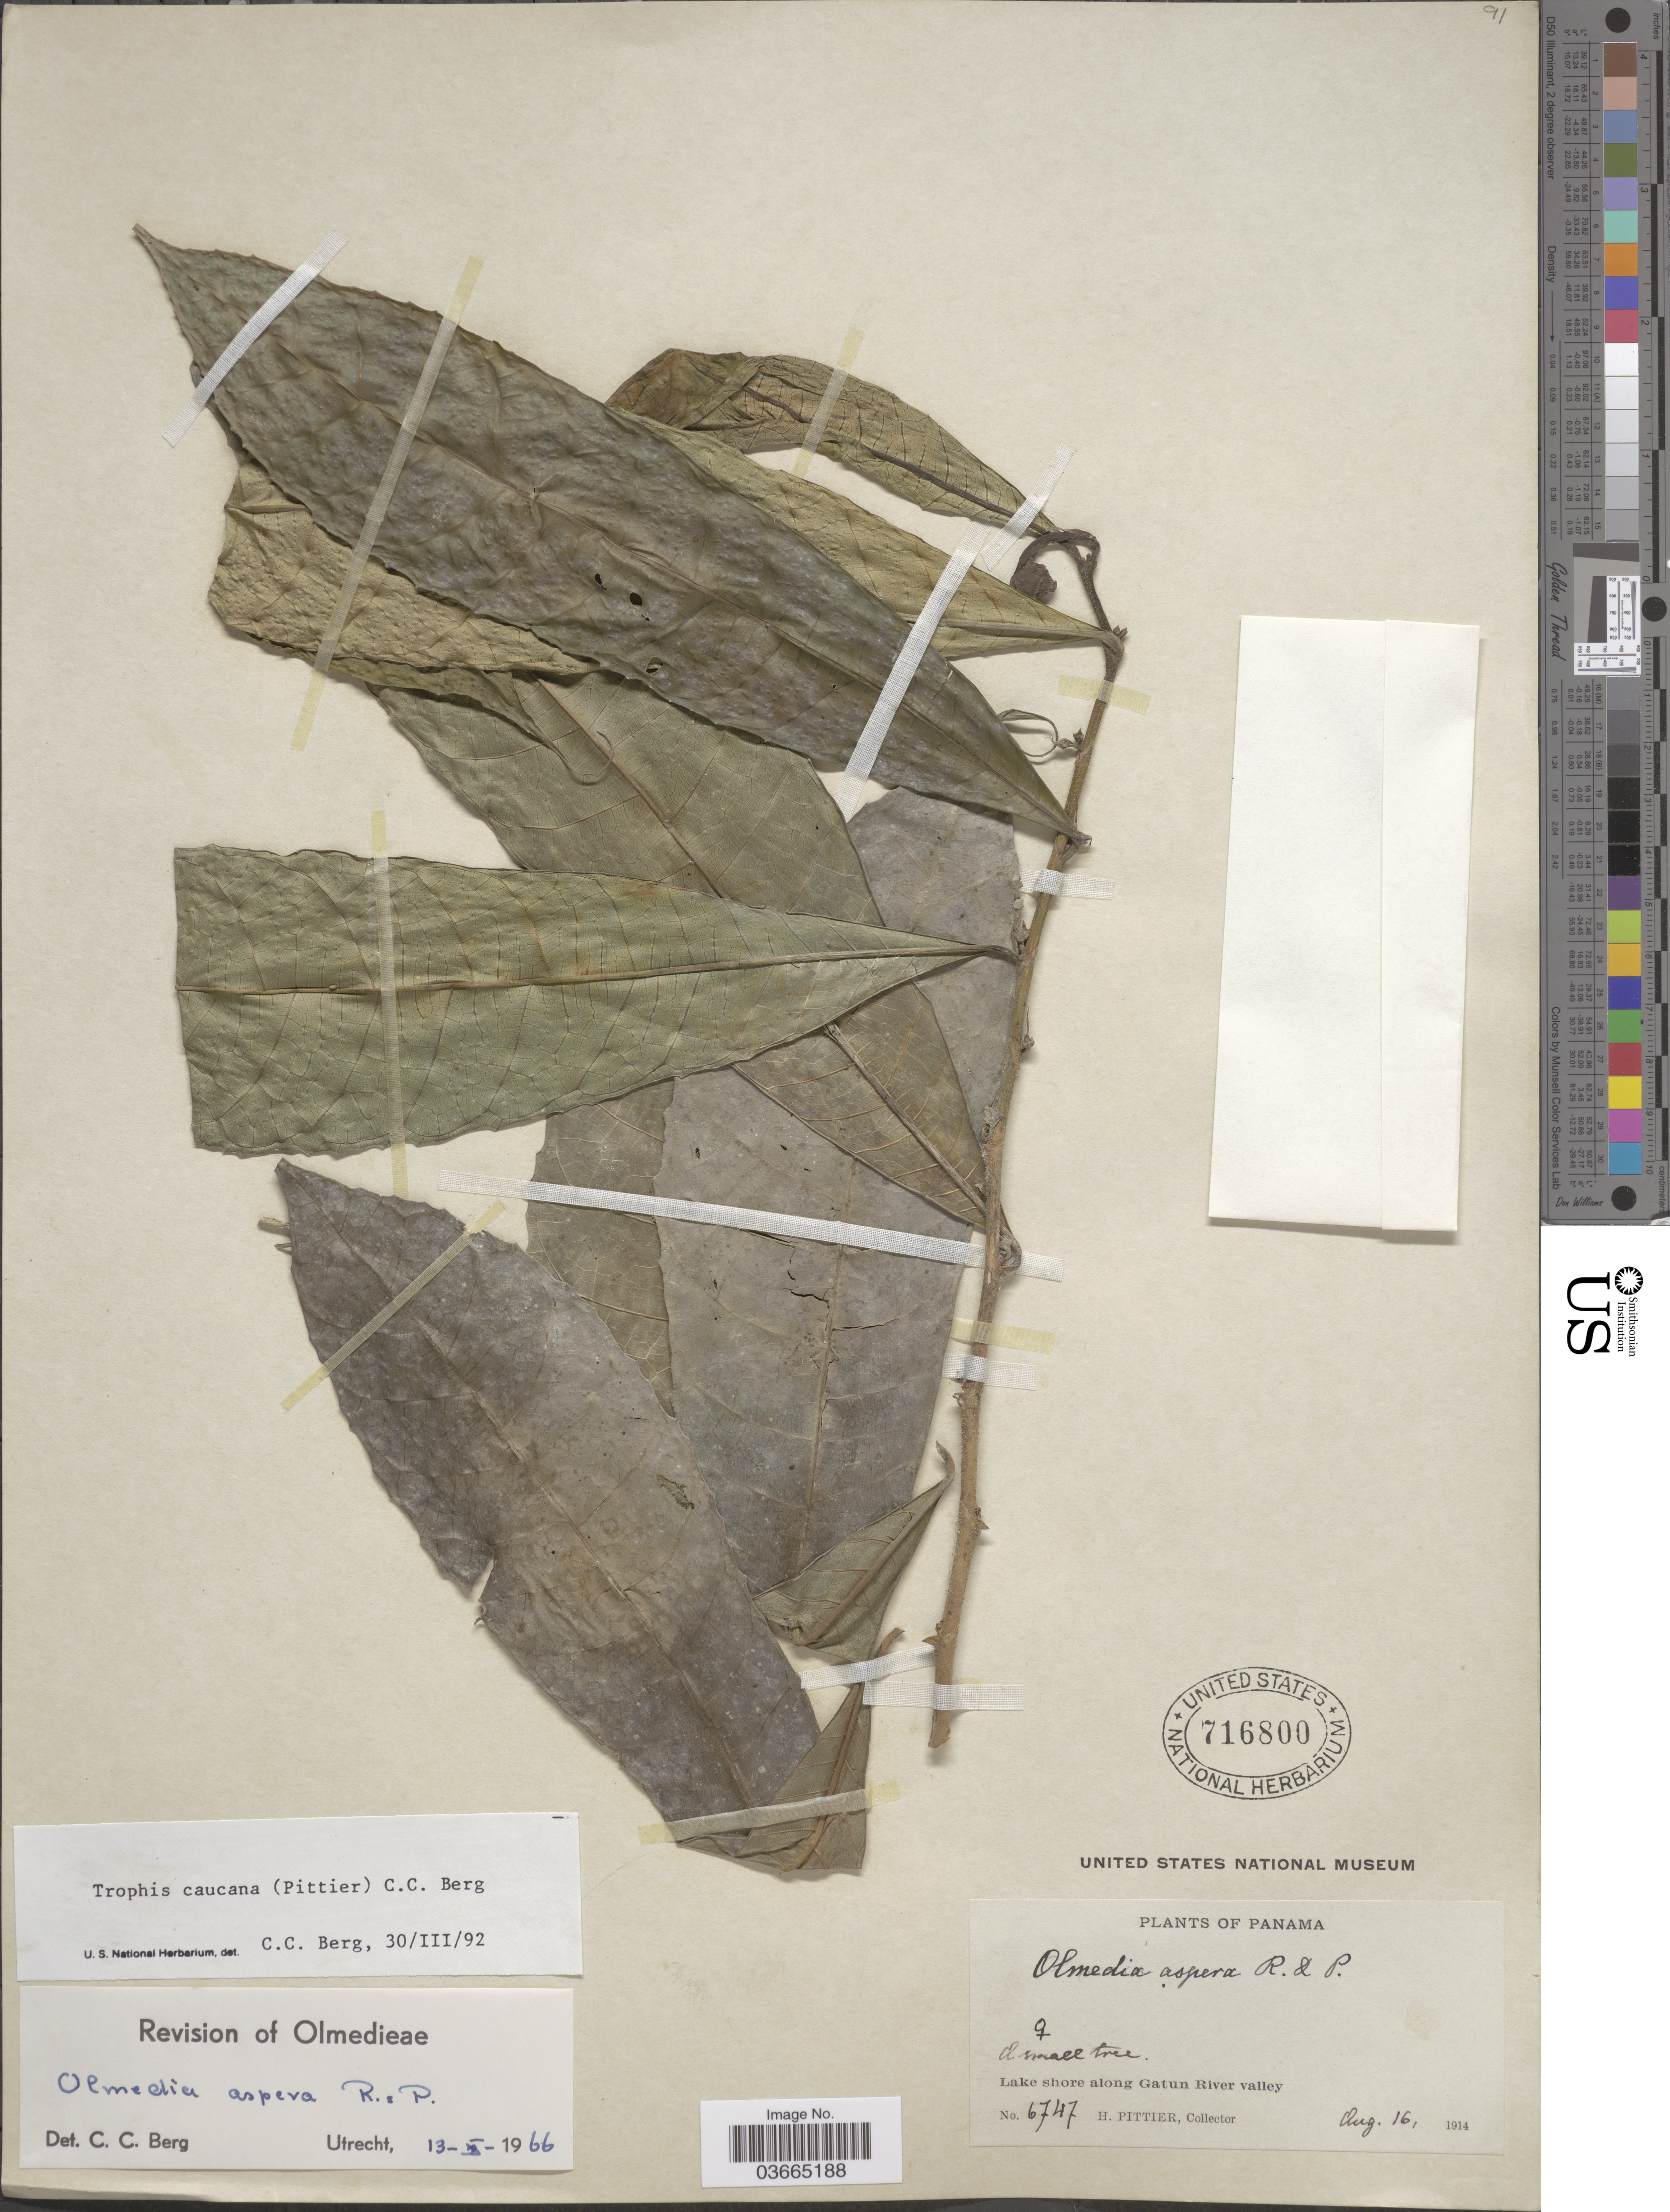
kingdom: Plantae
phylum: Tracheophyta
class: Magnoliopsida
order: Rosales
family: Moraceae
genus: Olmedia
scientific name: Olmedia aspera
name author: Ruiz & Pav.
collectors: H. F. Pittier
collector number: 6747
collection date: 1914-08-16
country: Panama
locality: Lake shore along Gatun River valley.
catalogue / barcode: US 716800